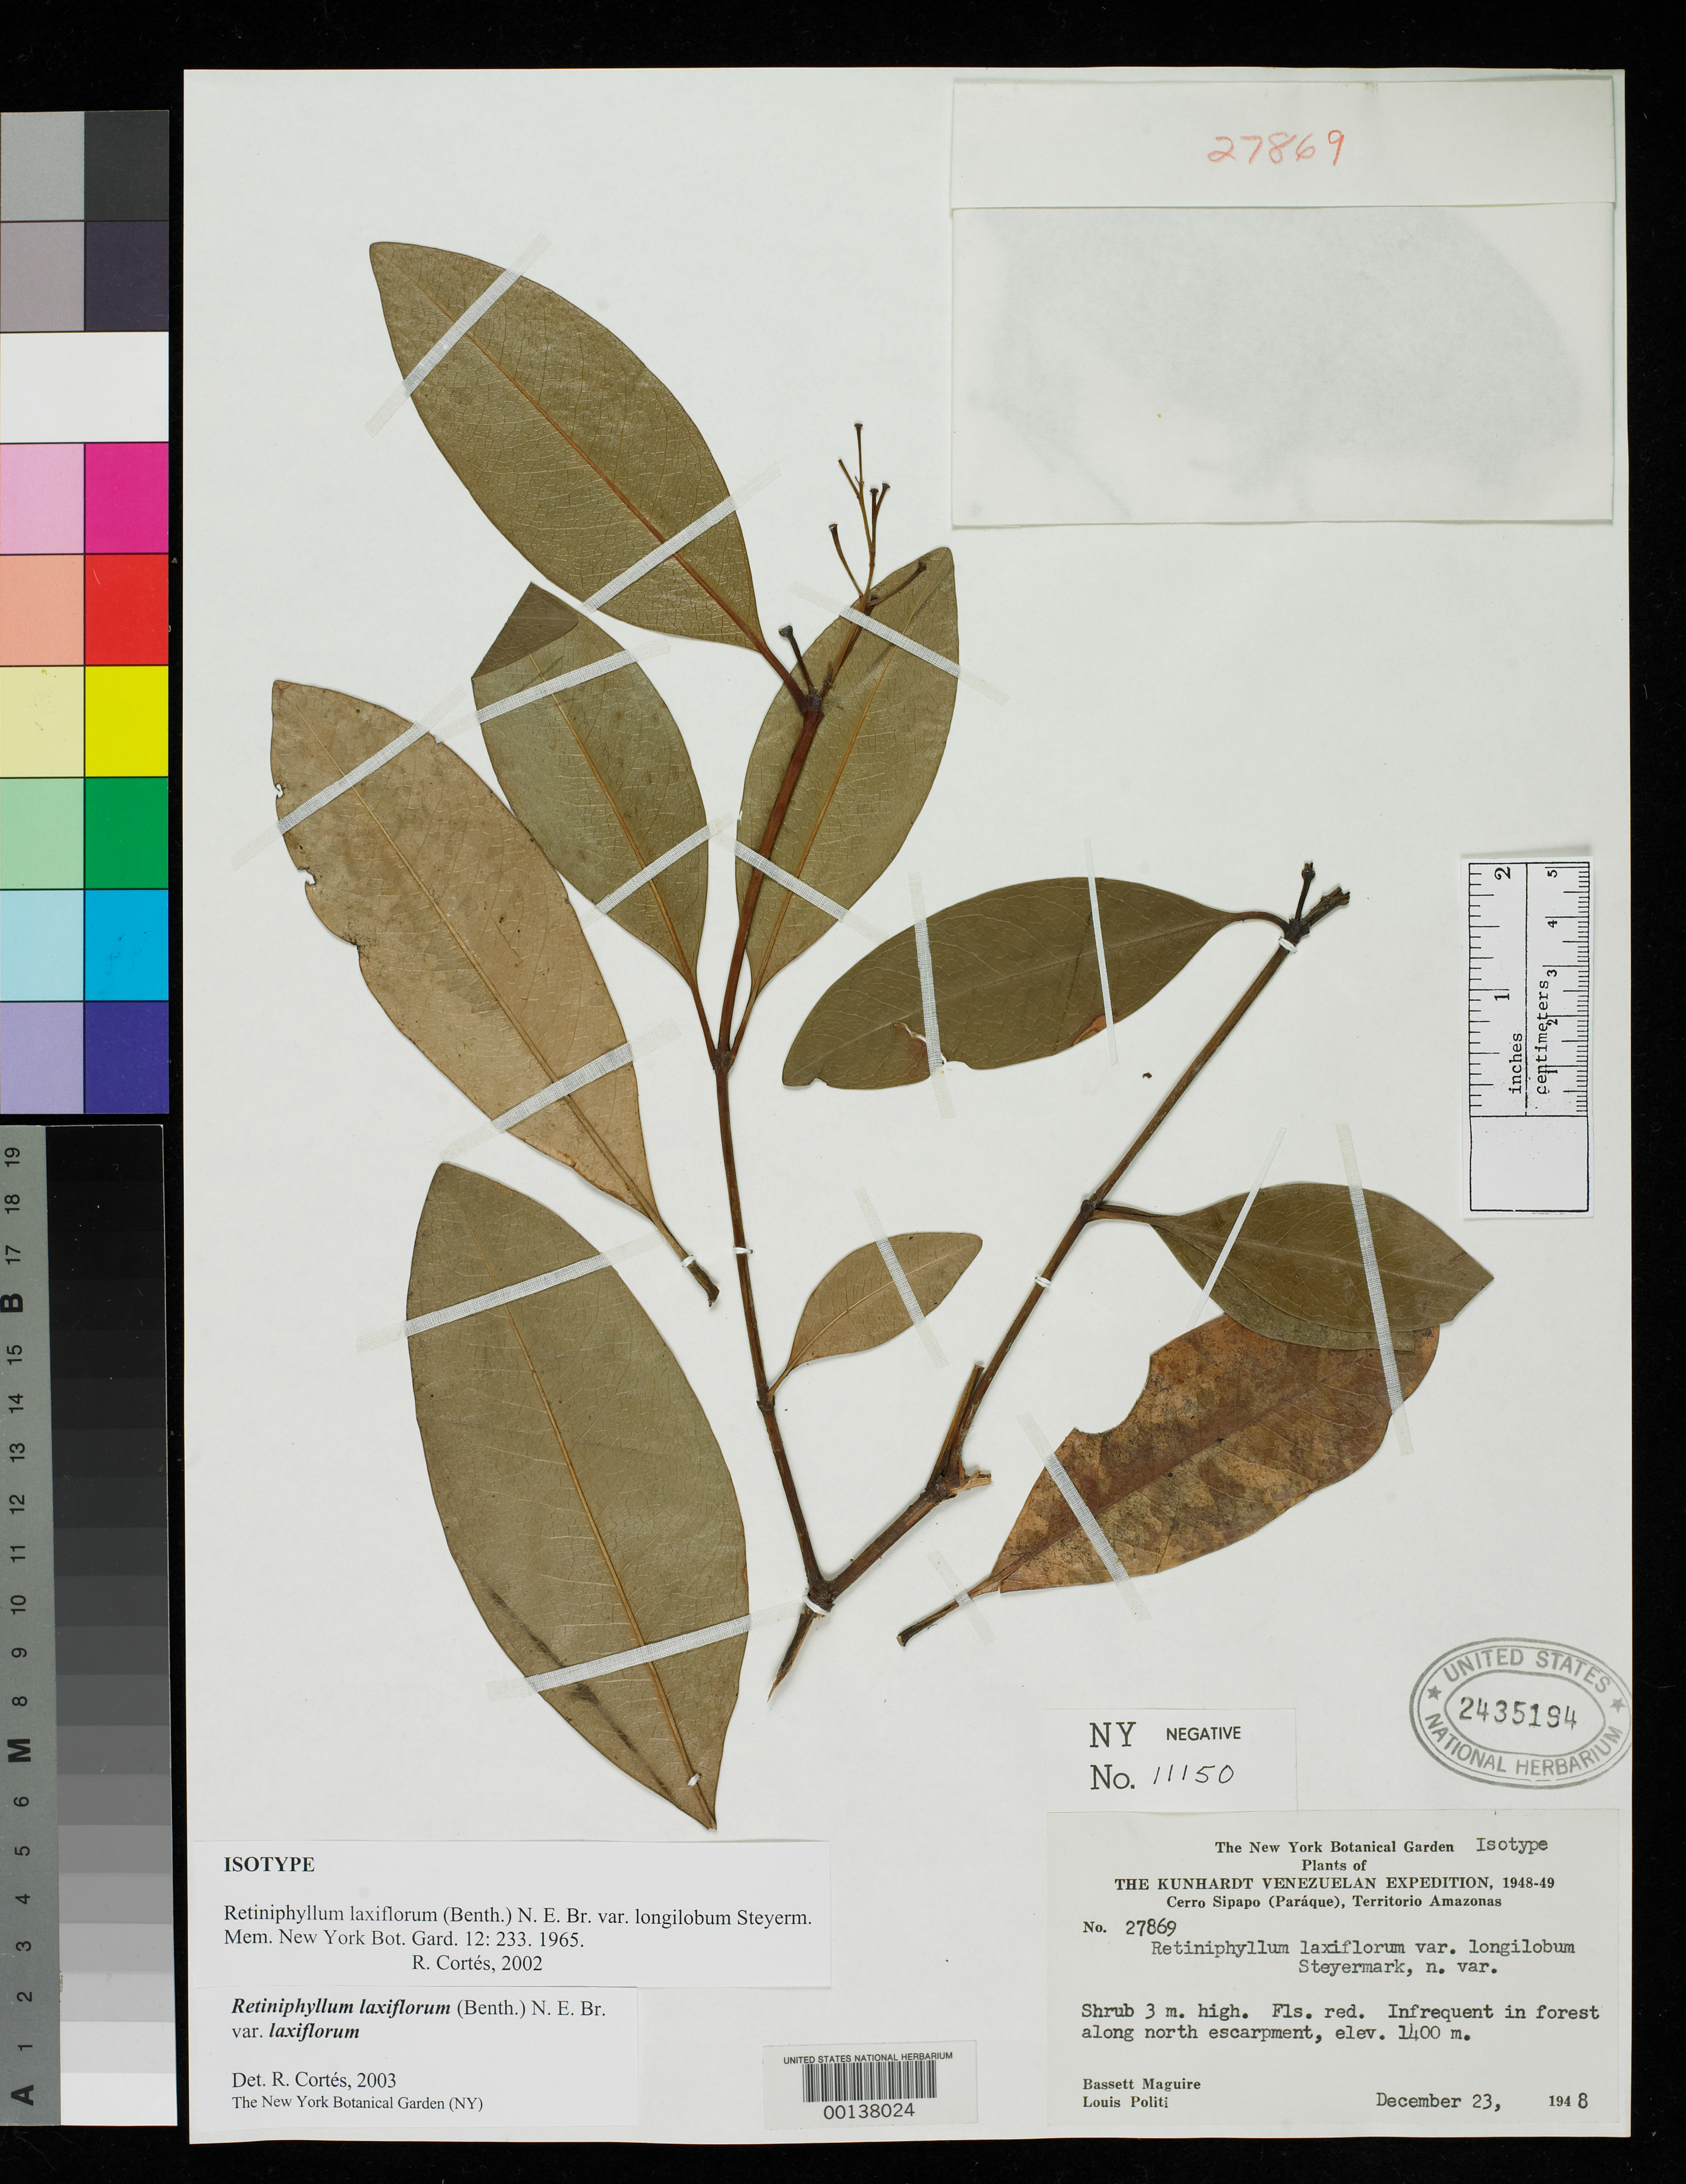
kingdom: Plantae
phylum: Tracheophyta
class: Magnoliopsida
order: Gentianales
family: Rubiaceae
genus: Retiniphyllum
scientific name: Retiniphyllum laxiflorum var. longilobum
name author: Steyerm.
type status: Isotype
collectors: B. Maguire & L. Politi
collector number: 27869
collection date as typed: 23 Dec 1948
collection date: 1948-12-23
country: Venezuela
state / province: Amazonas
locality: Cerro Sipapo (Paráque), Territorio Amazonas.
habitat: Infrequent in forest along north escarpment.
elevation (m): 1400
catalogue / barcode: US 2435194